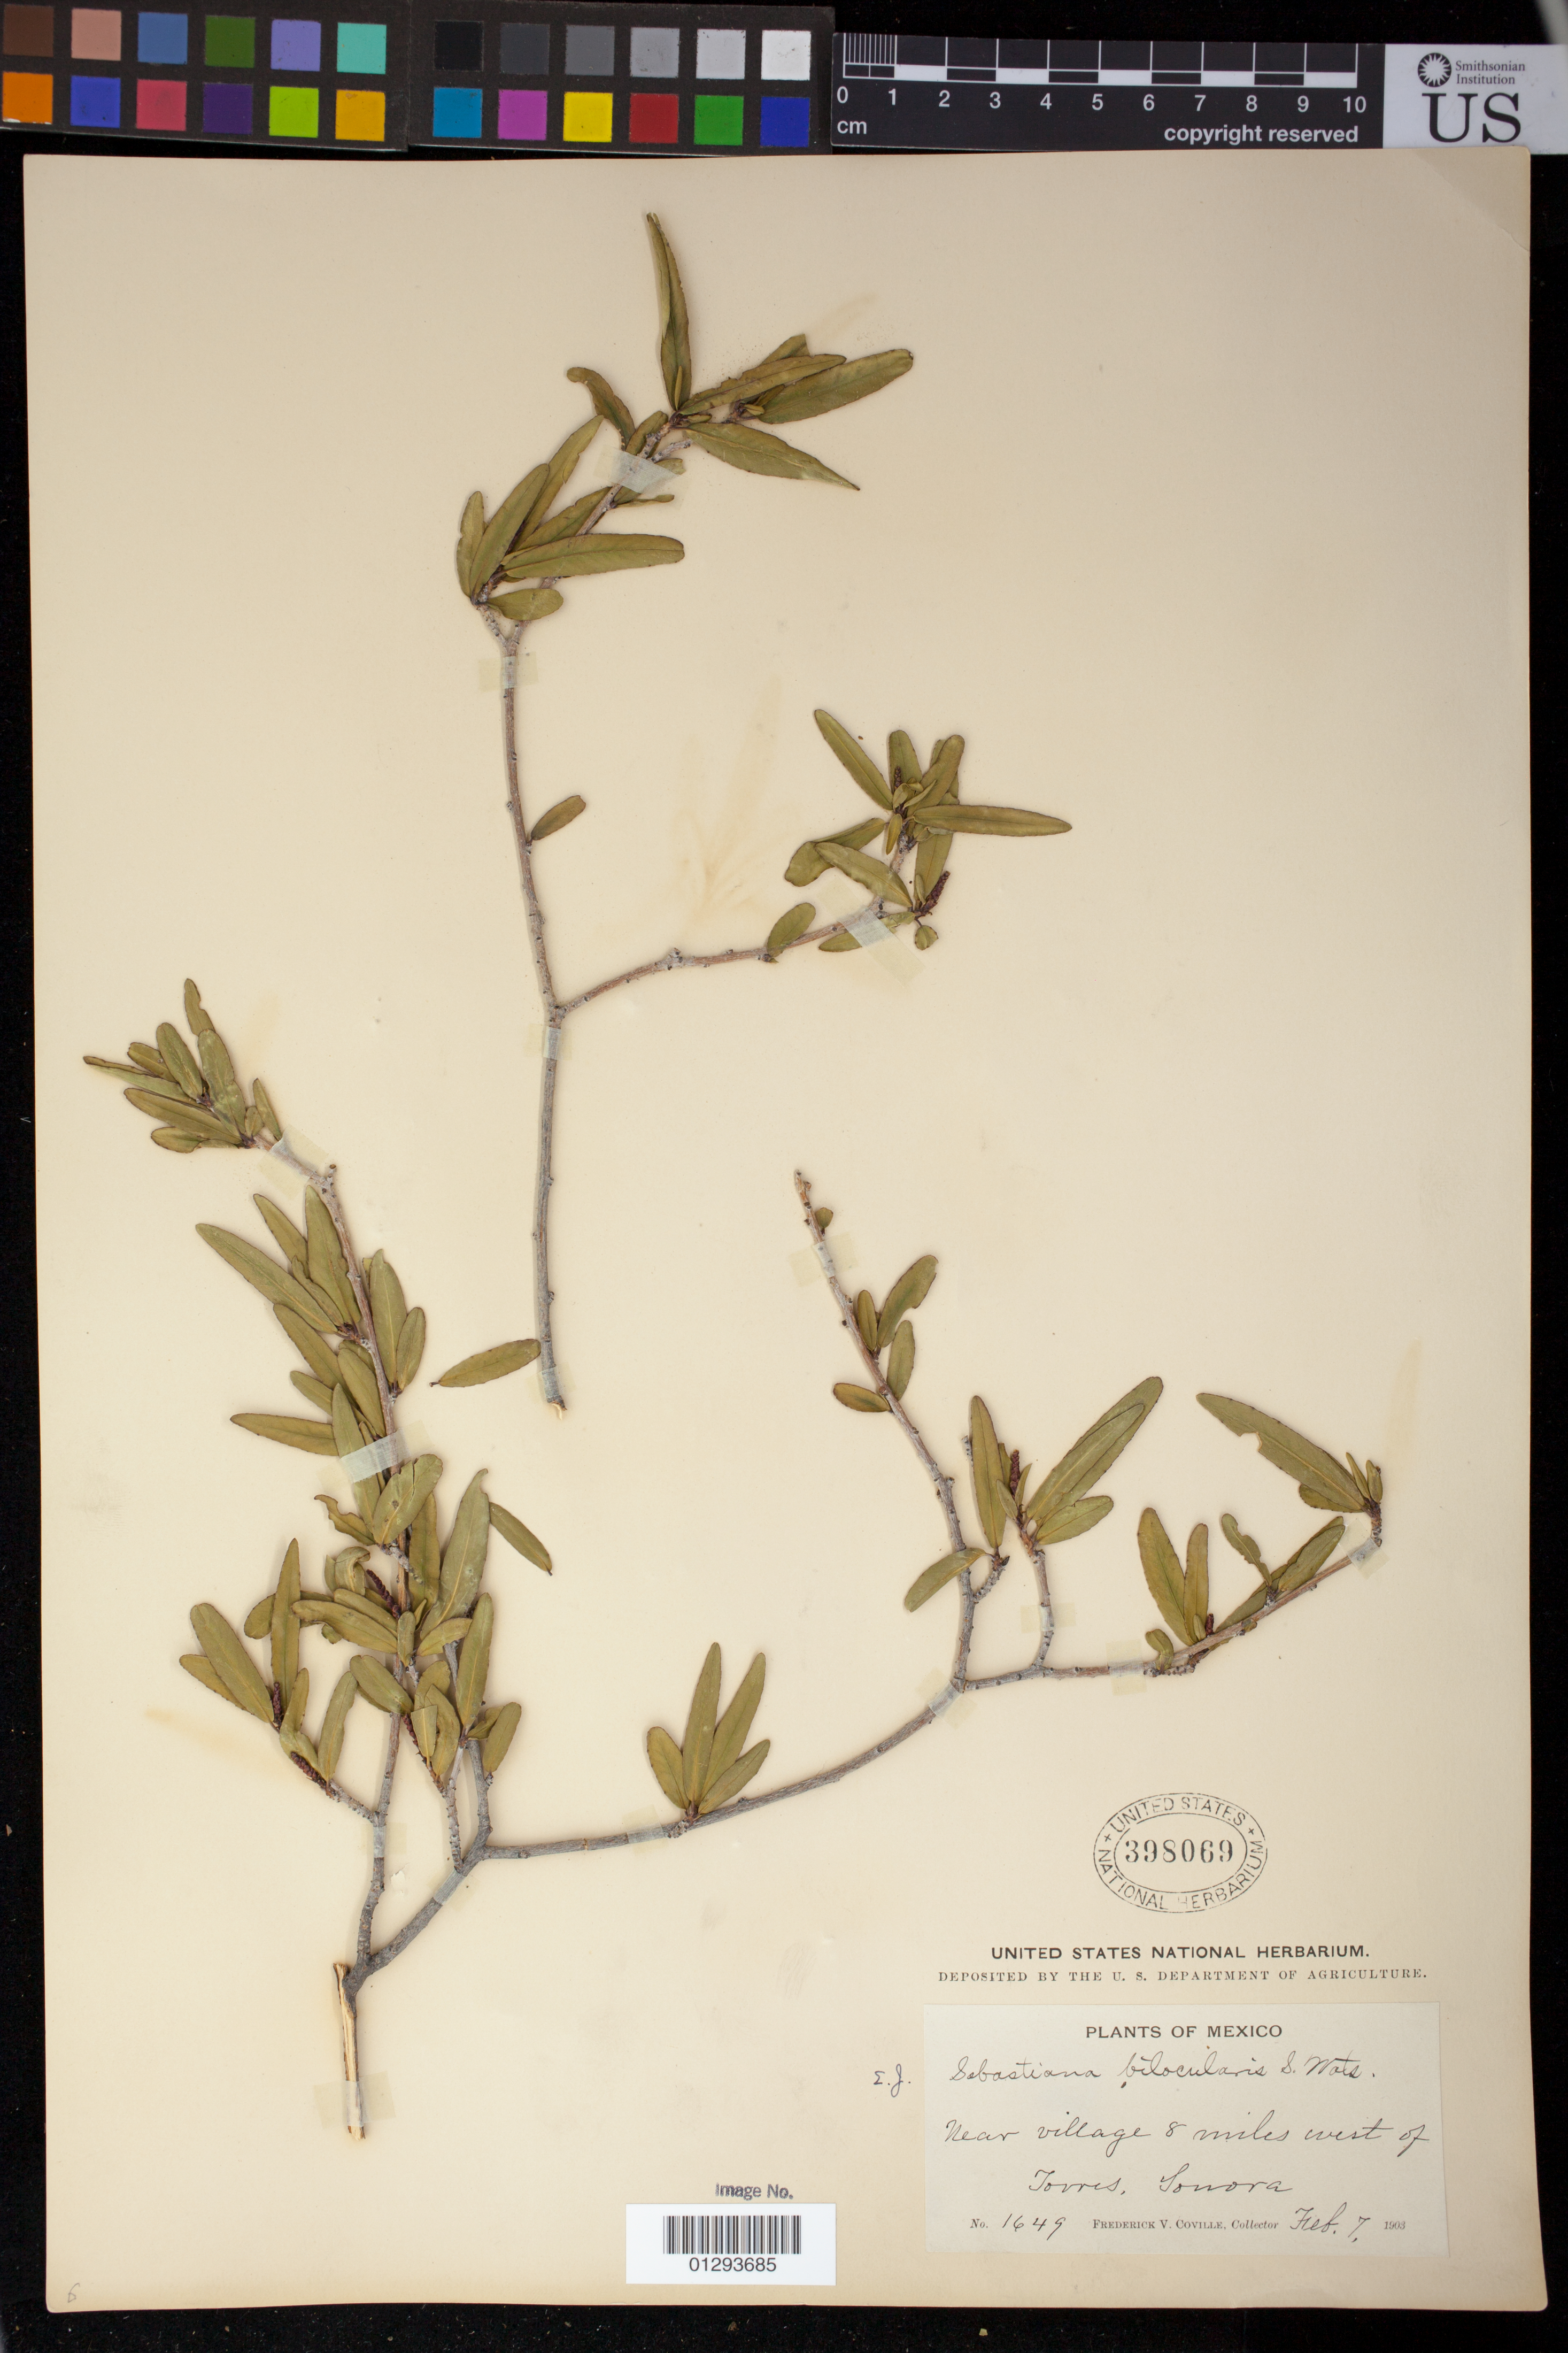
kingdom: Plantae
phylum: Tracheophyta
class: Magnoliopsida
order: Malpighiales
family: Euphorbiaceae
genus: Sebastiania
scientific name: Sebastiania bilocularis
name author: S. Watson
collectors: F. V. Coville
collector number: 1649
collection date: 1903-02-07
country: Mexico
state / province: Sonora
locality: Near village 8 miles W of Torres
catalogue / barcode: US 398069